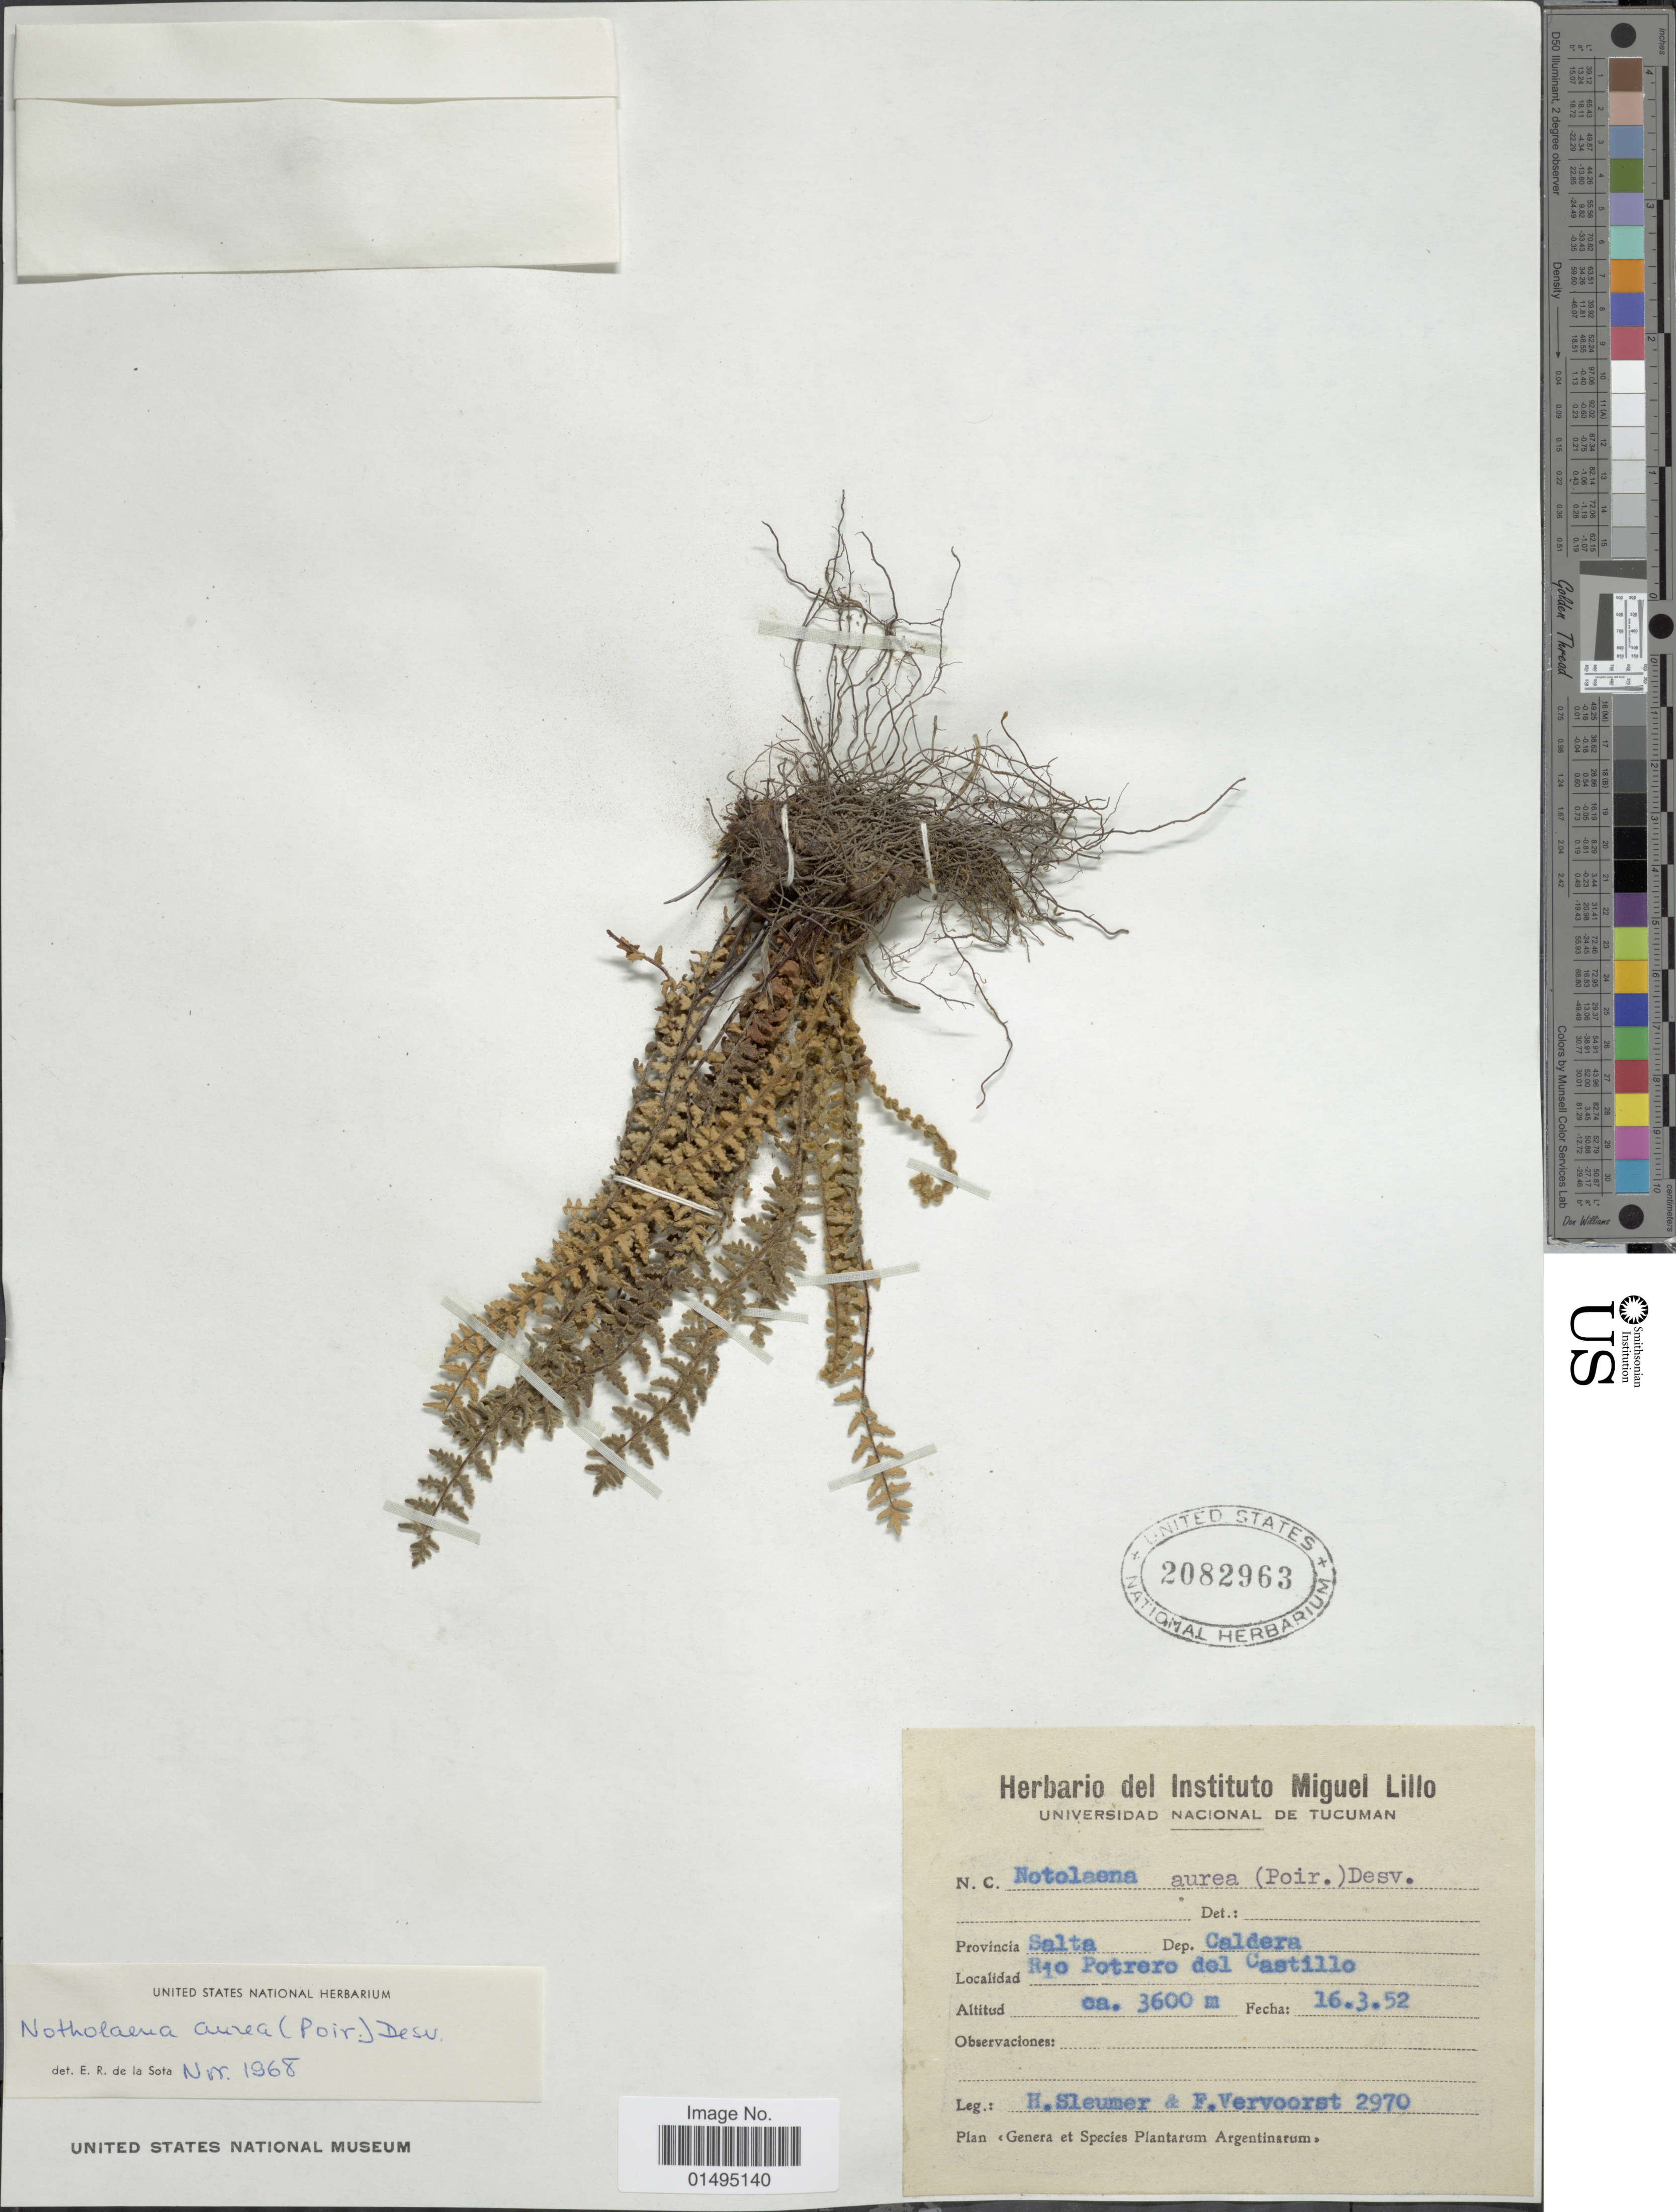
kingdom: Plantae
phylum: Tracheophyta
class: Polypodiopsida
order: Polypodiales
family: Pteridaceae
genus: Myriopteris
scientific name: Myriopteris aurea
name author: (Poir.) Grusz & Windham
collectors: H. O. Sleumer & F. Vervoorst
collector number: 2970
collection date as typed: Transcribed d/m/y: 16/3/52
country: Argentina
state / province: Salta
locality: Provincia Salta, Dep. Caldera, Rio Potrero del Castillo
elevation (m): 3600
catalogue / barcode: US 2082963